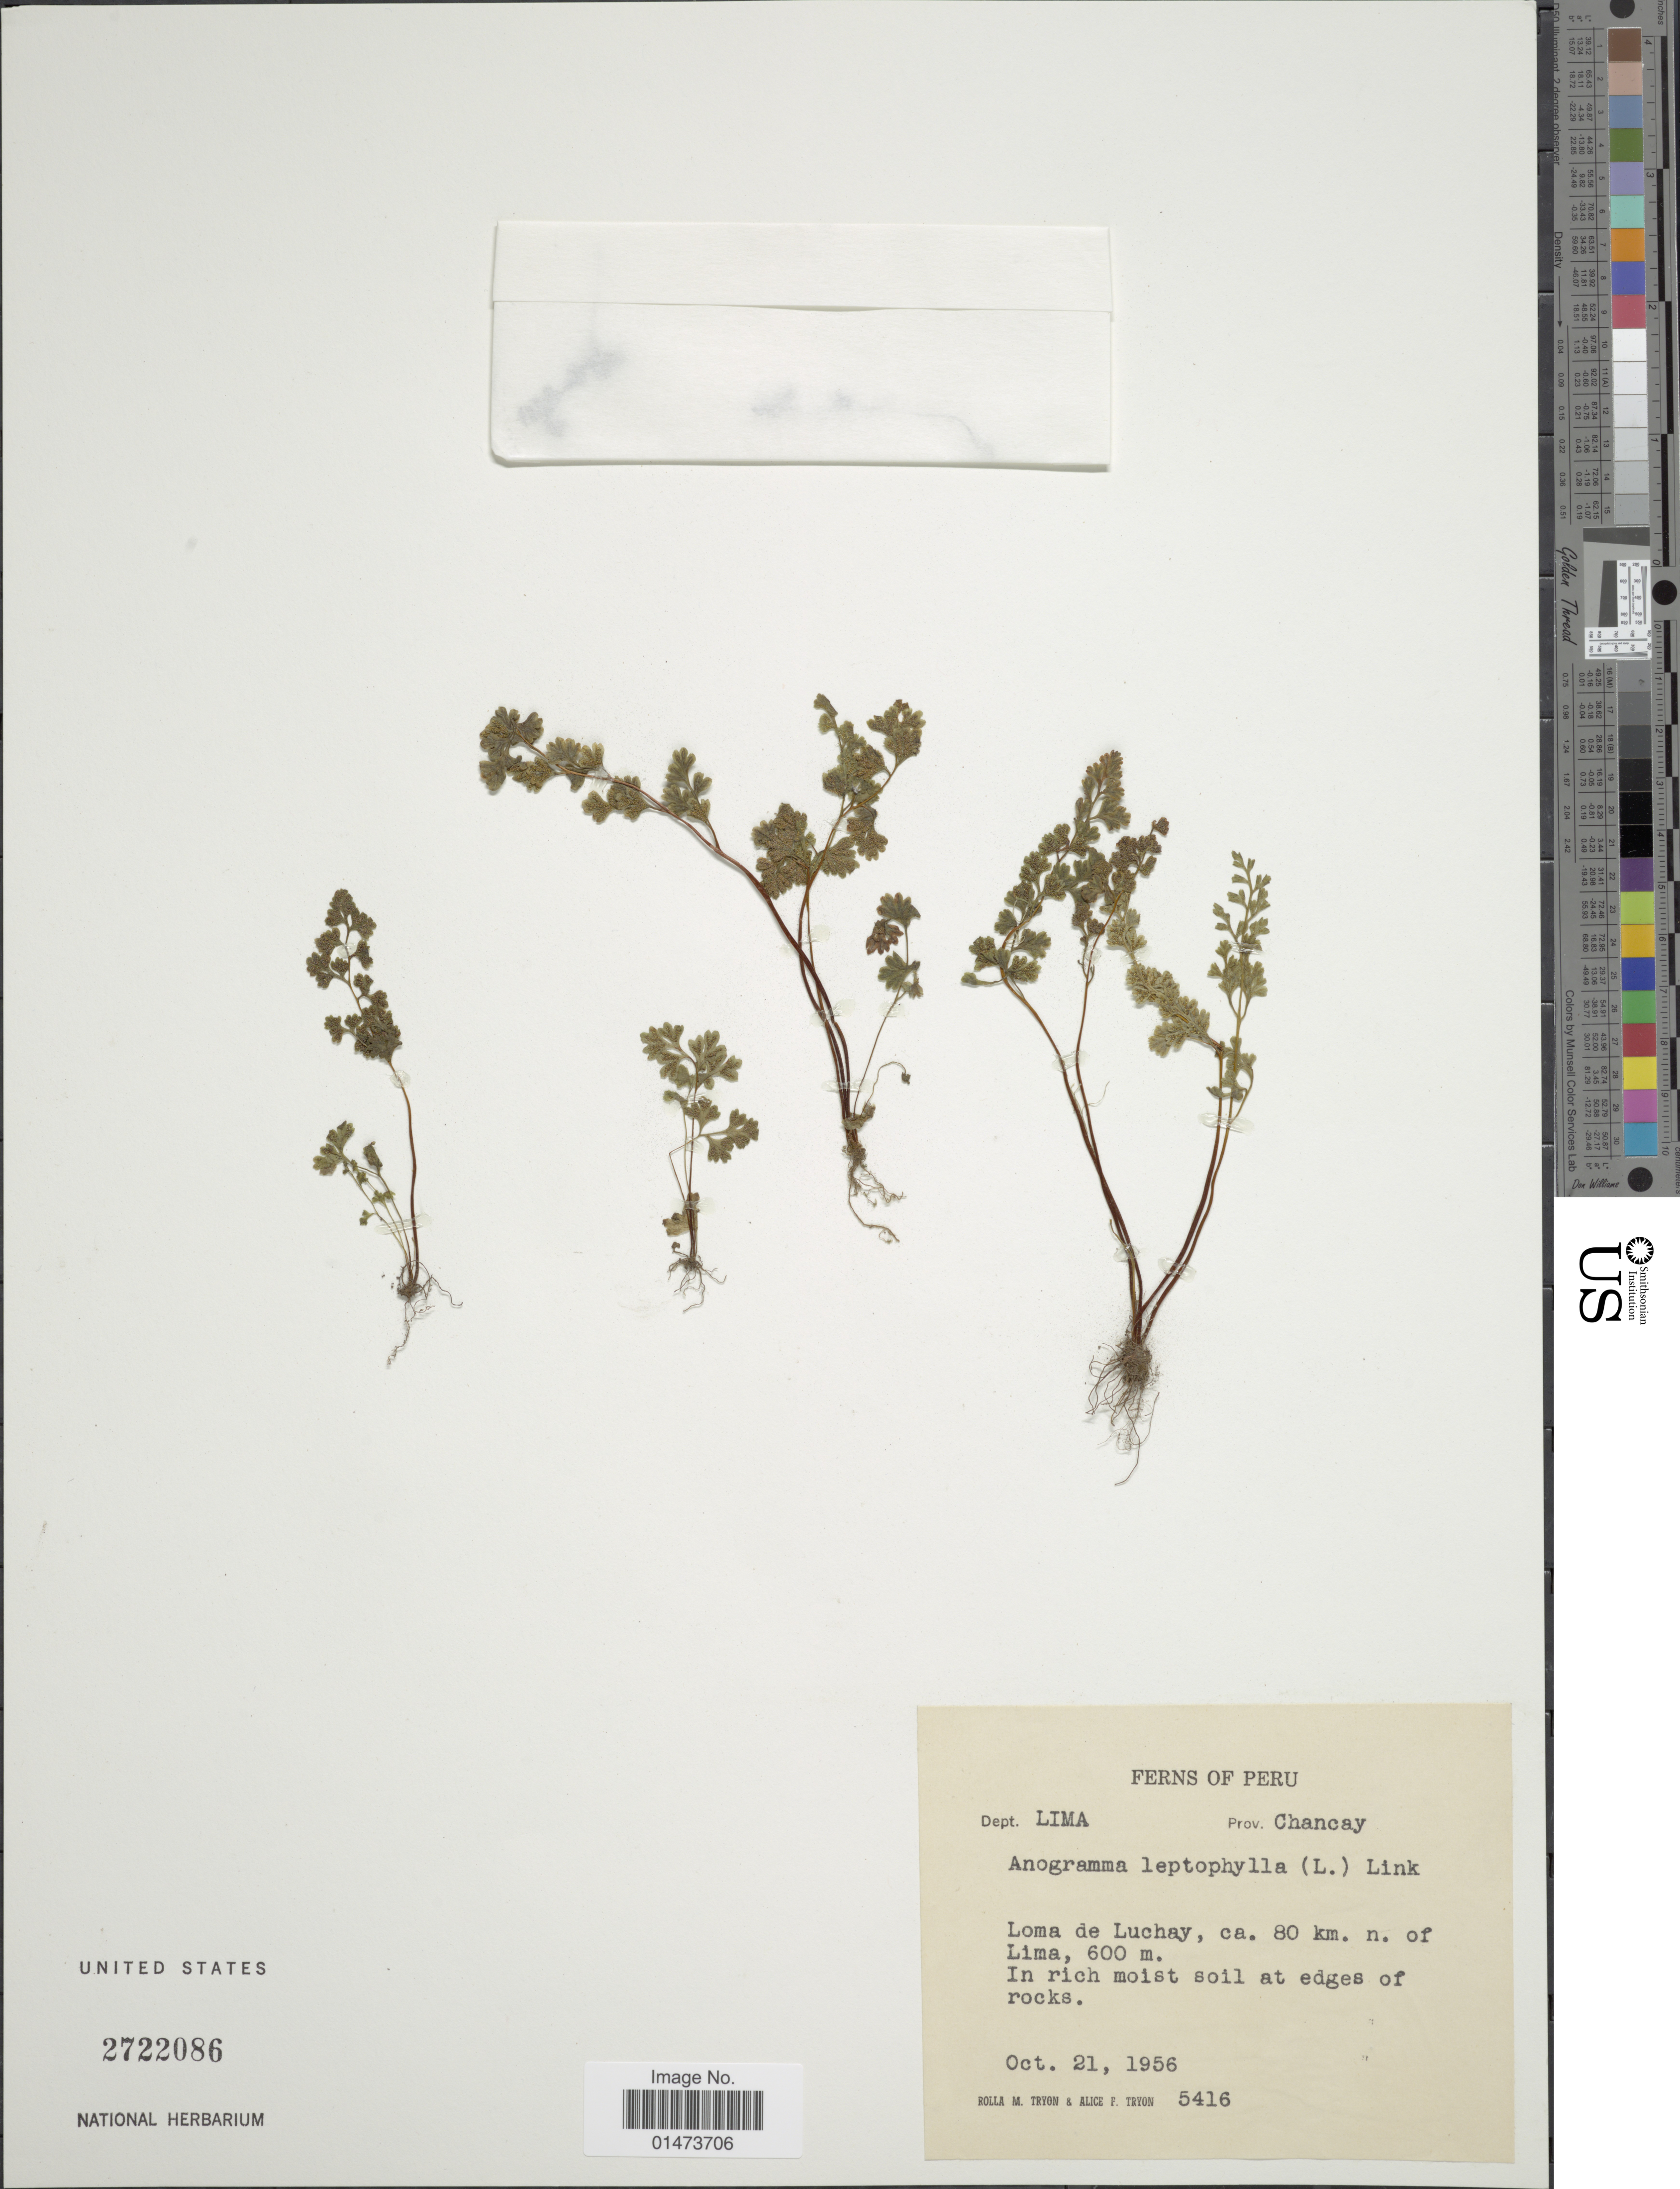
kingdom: Plantae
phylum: Tracheophyta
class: Polypodiopsida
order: Polypodiales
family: Pteridaceae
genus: Anogramma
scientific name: Anogramma leptophylla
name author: (L.) Link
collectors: R. M. Tryon & A. F. Tryon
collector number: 5416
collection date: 1956-10-21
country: Peru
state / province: Lima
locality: Prov. Chancay, Loma de Luchay, ca. 80 km. n. of Lima.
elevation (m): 600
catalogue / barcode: US 2722086